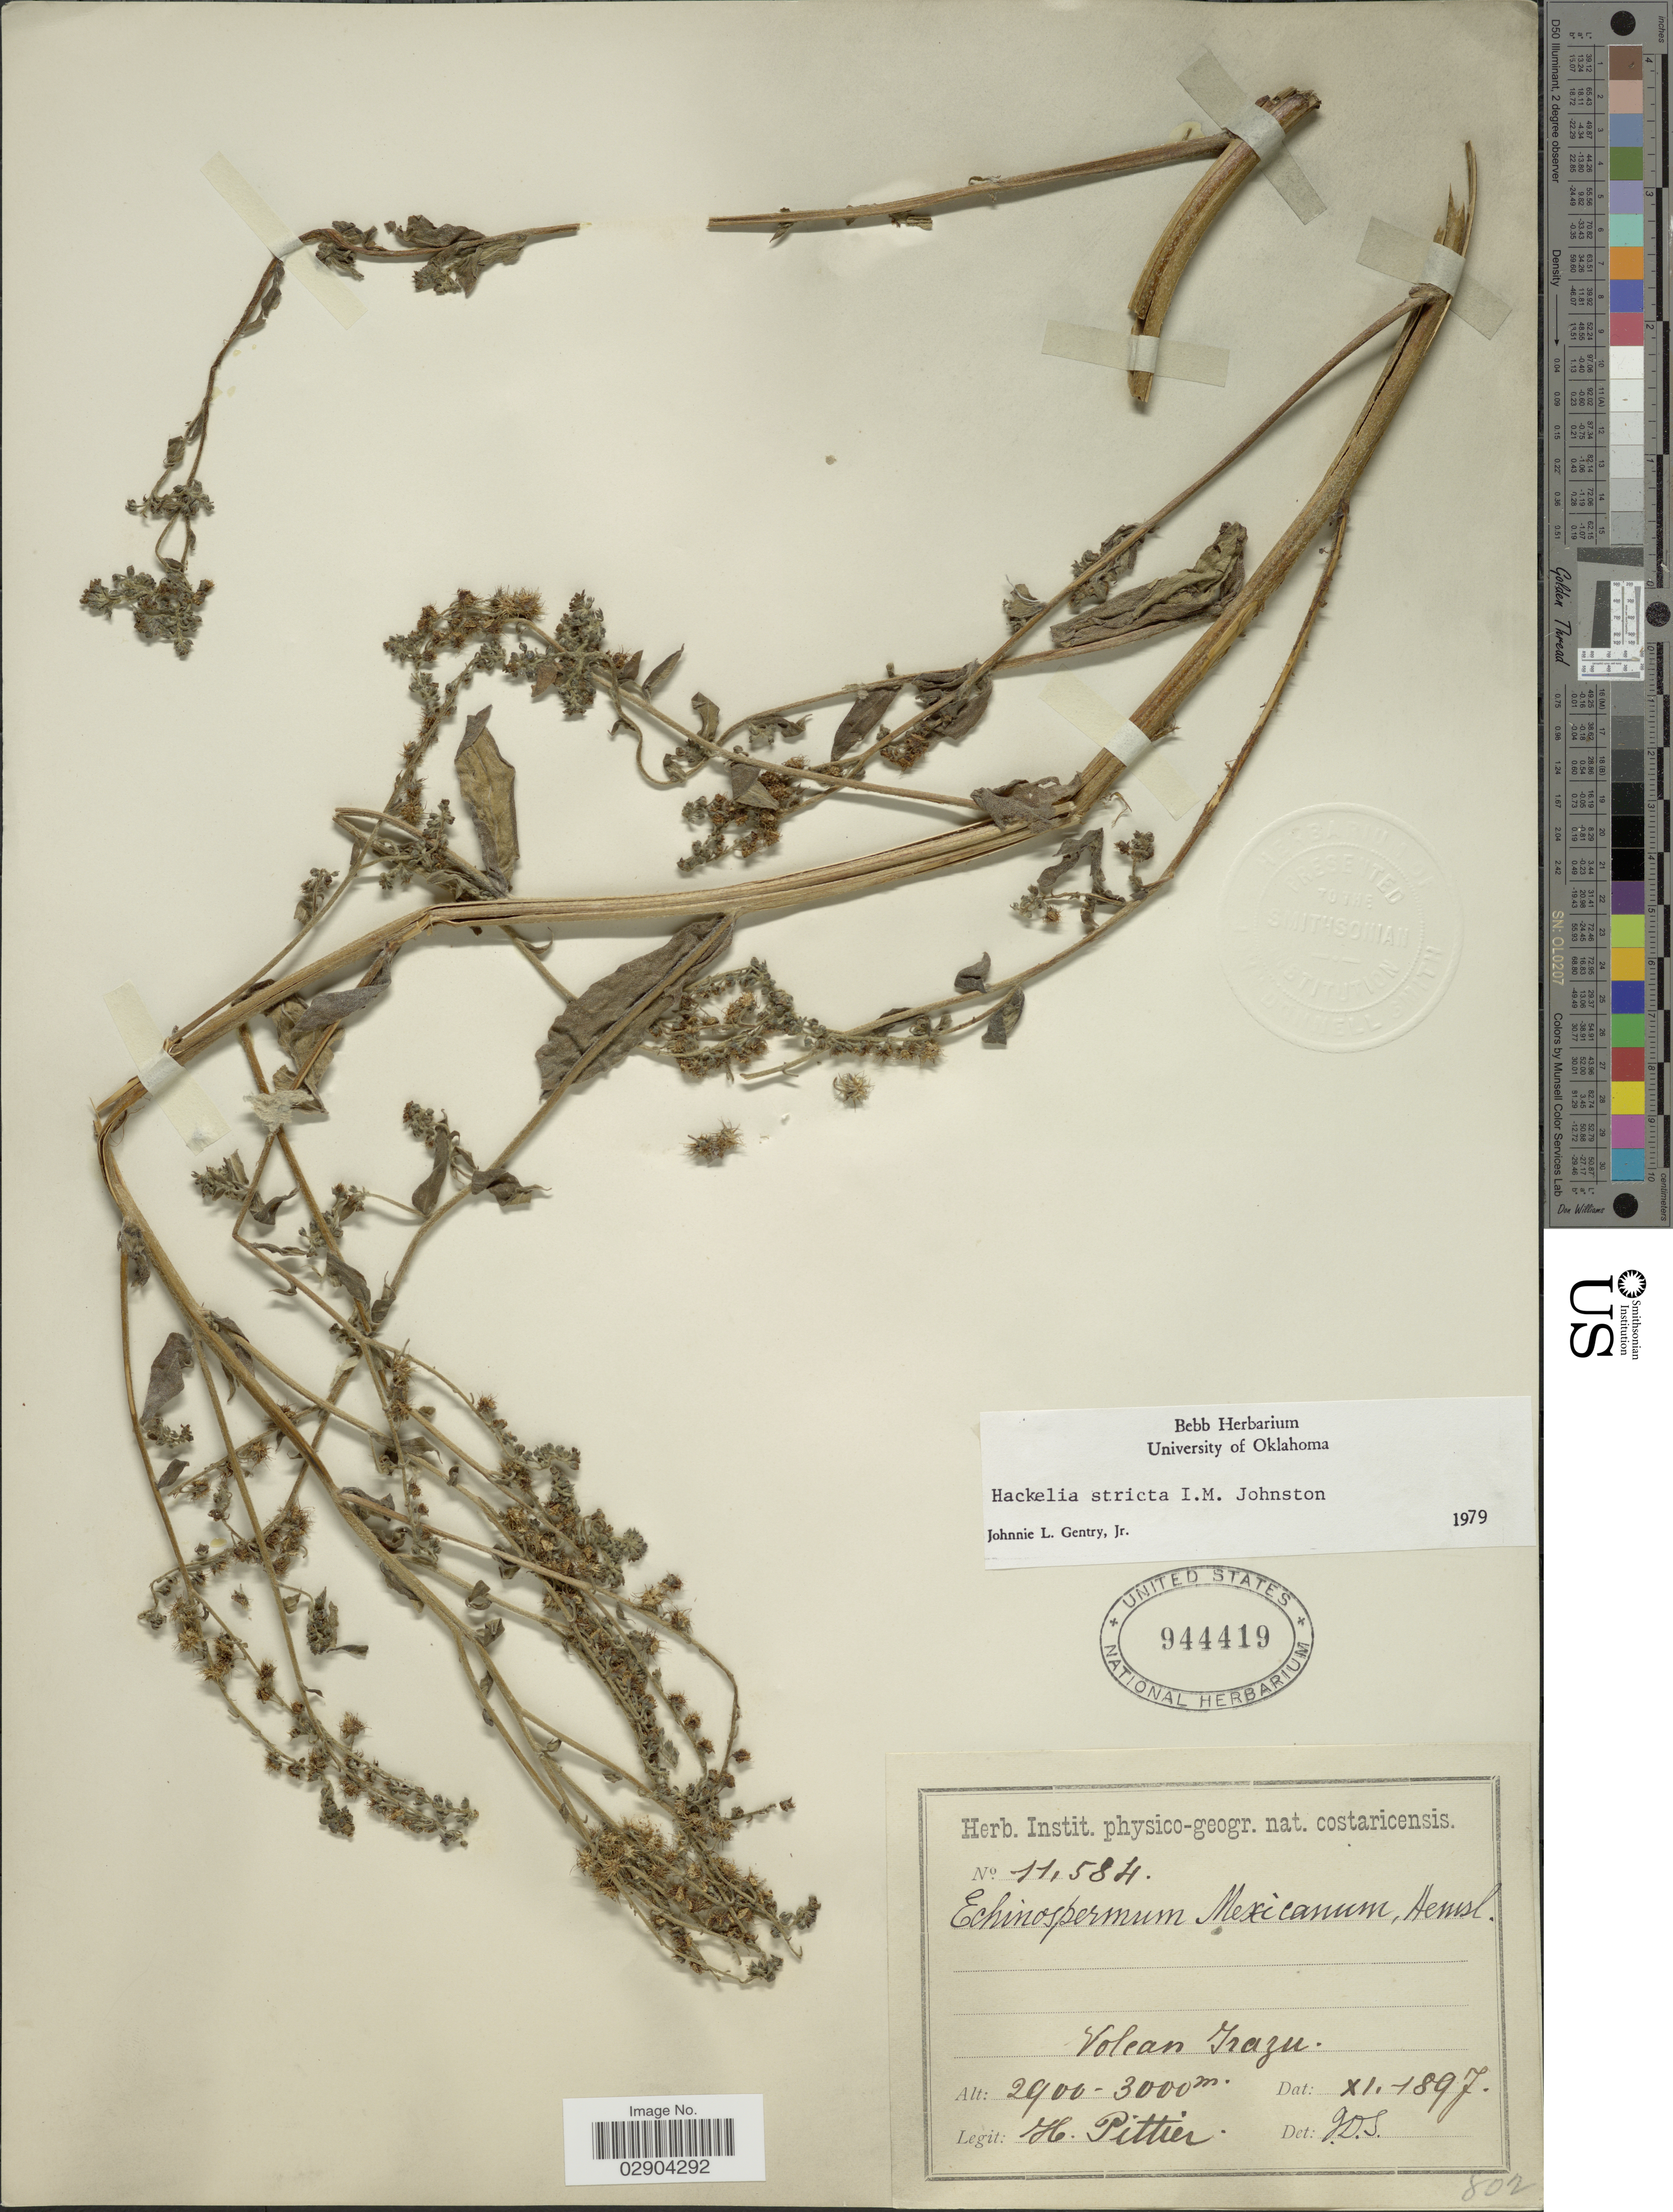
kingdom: Plantae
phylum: Tracheophyta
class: Magnoliopsida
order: Boraginales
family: Boraginaceae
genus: Hackelia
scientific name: Hackelia mexicana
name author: (Schltdl. & Cham.) I.M. Johnst.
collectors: H. F. Pittier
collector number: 11584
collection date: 1897-11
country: Costa Rica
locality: Volcan Trazu.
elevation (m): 2900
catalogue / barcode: US 944419